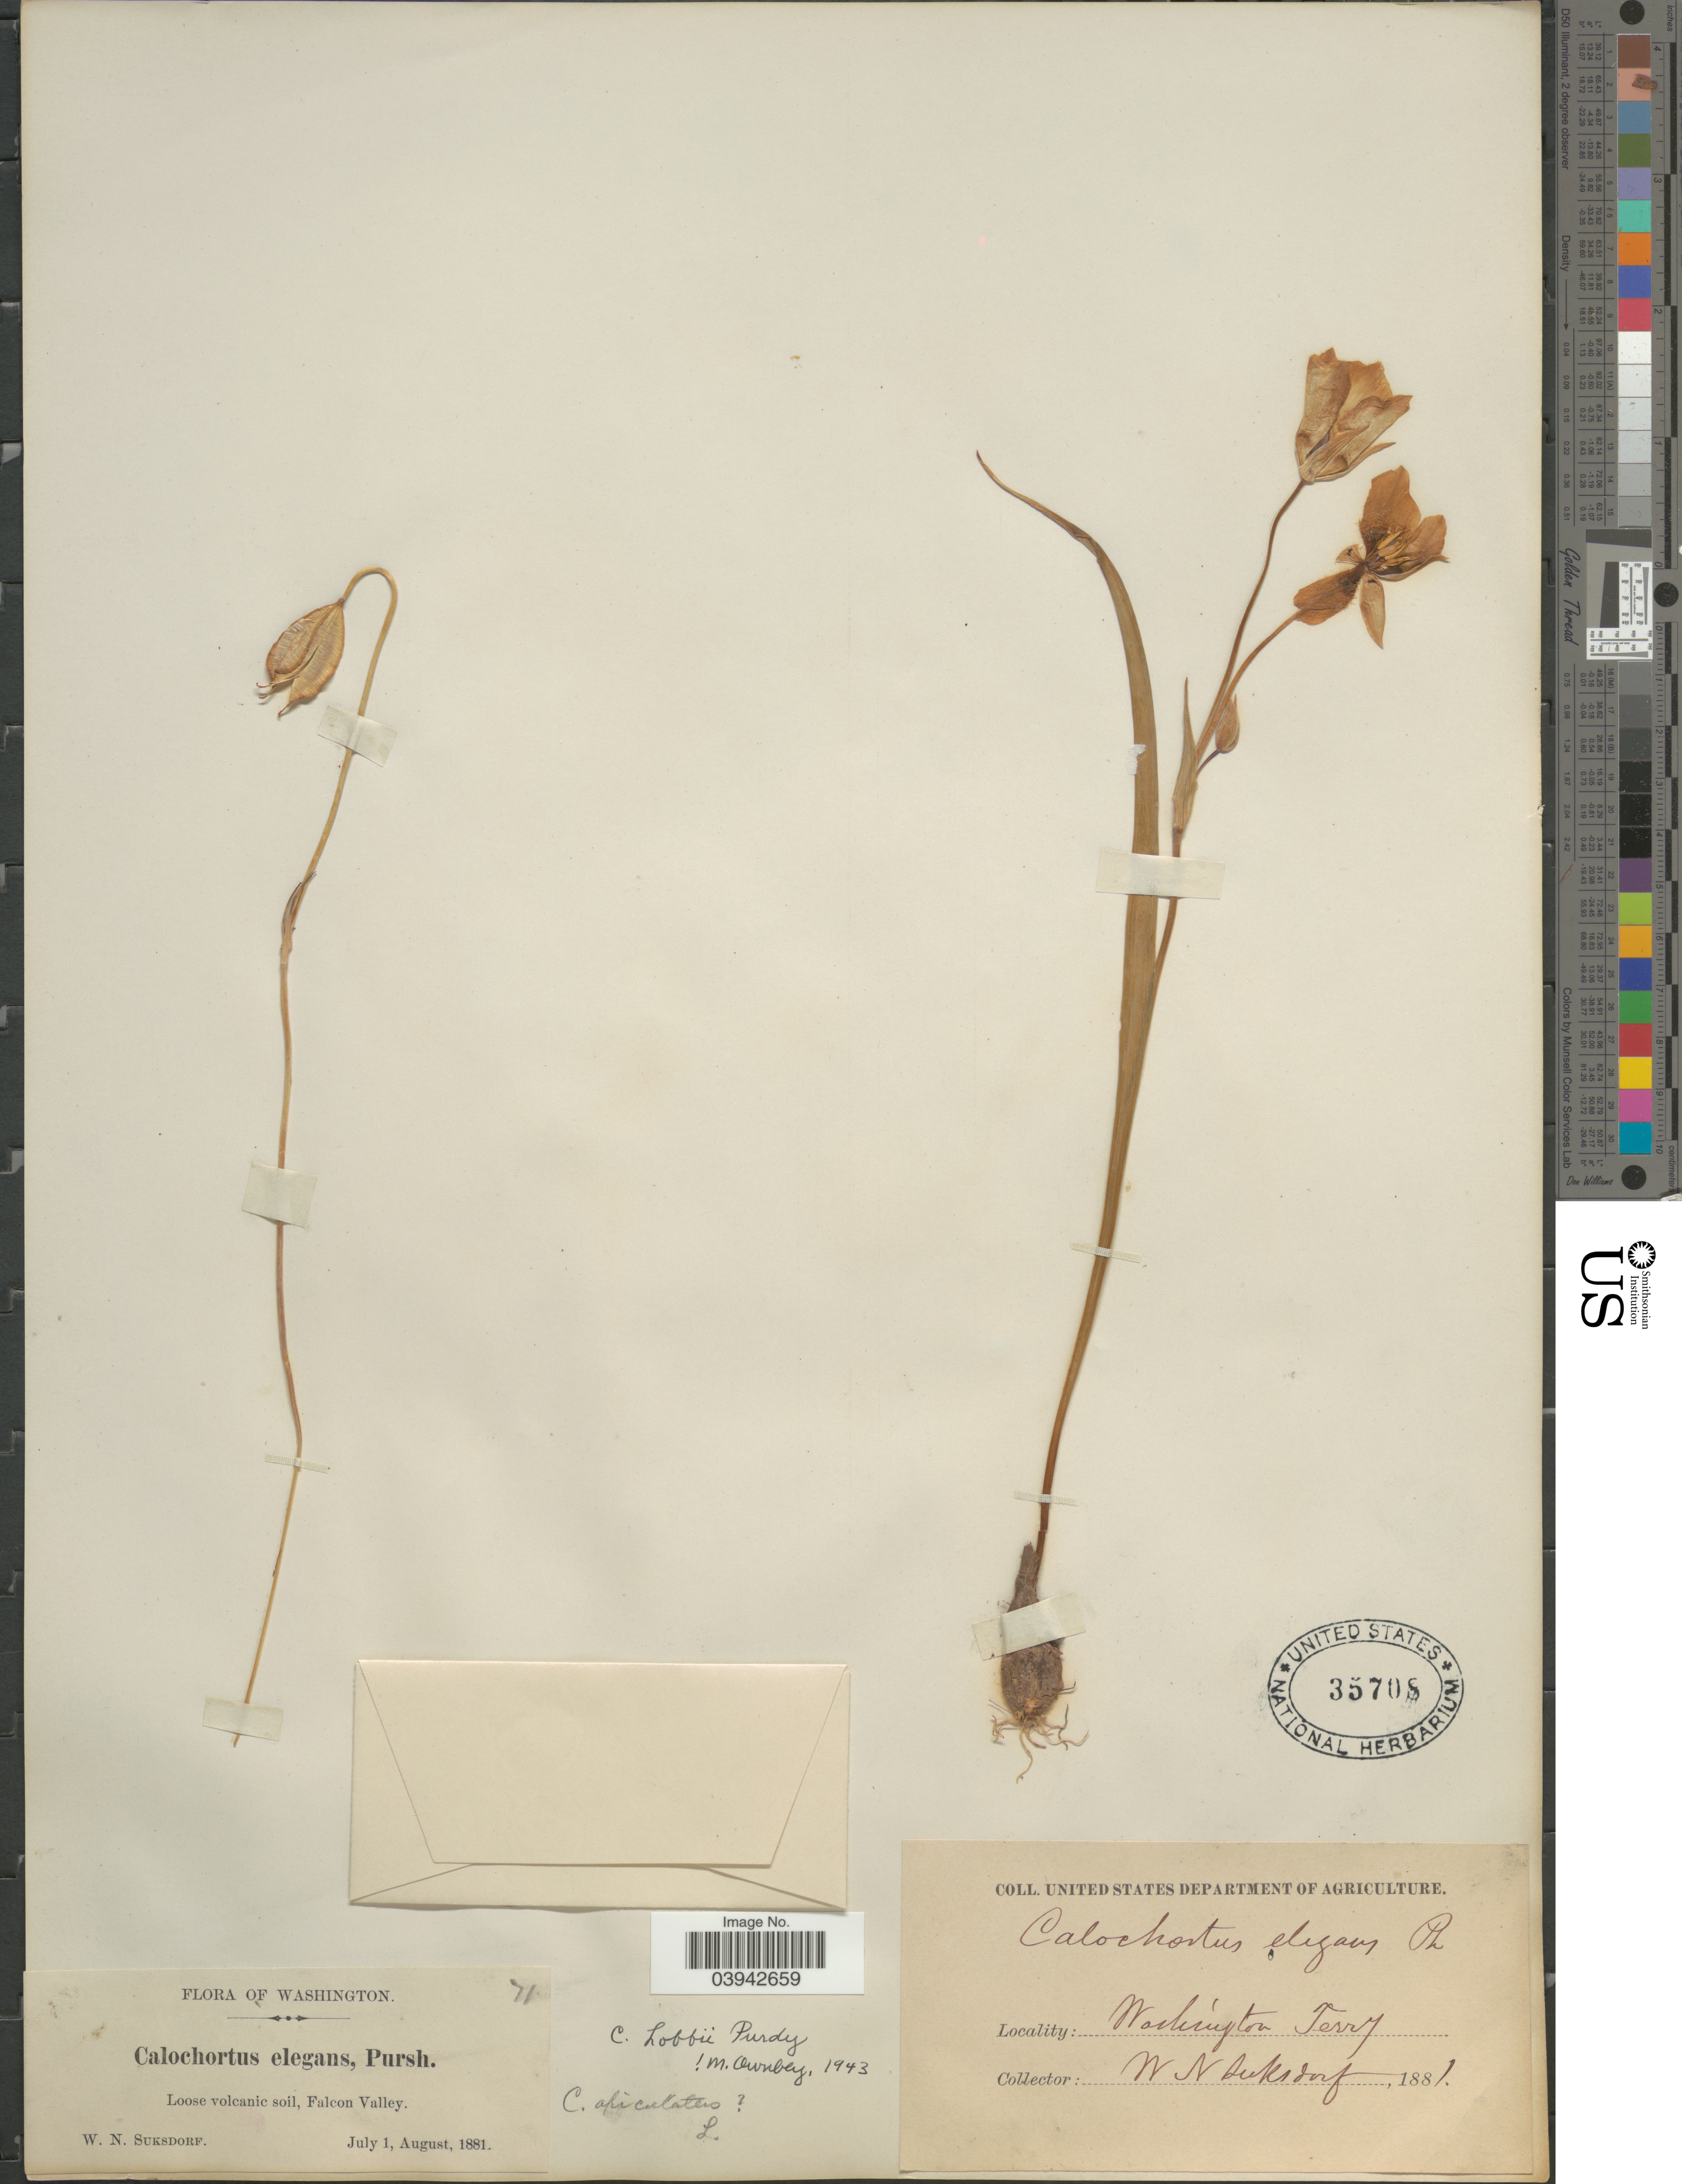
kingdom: Plantae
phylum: Tracheophyta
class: Liliopsida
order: Liliales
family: Liliaceae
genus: Calochortus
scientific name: Calochortus lobbii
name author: Purdy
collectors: W. N. Suksdorf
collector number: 71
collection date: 1881-07-01/1881-08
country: United States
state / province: Washington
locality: Loose volcanic soil, Falcon Valley.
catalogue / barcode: US 35708